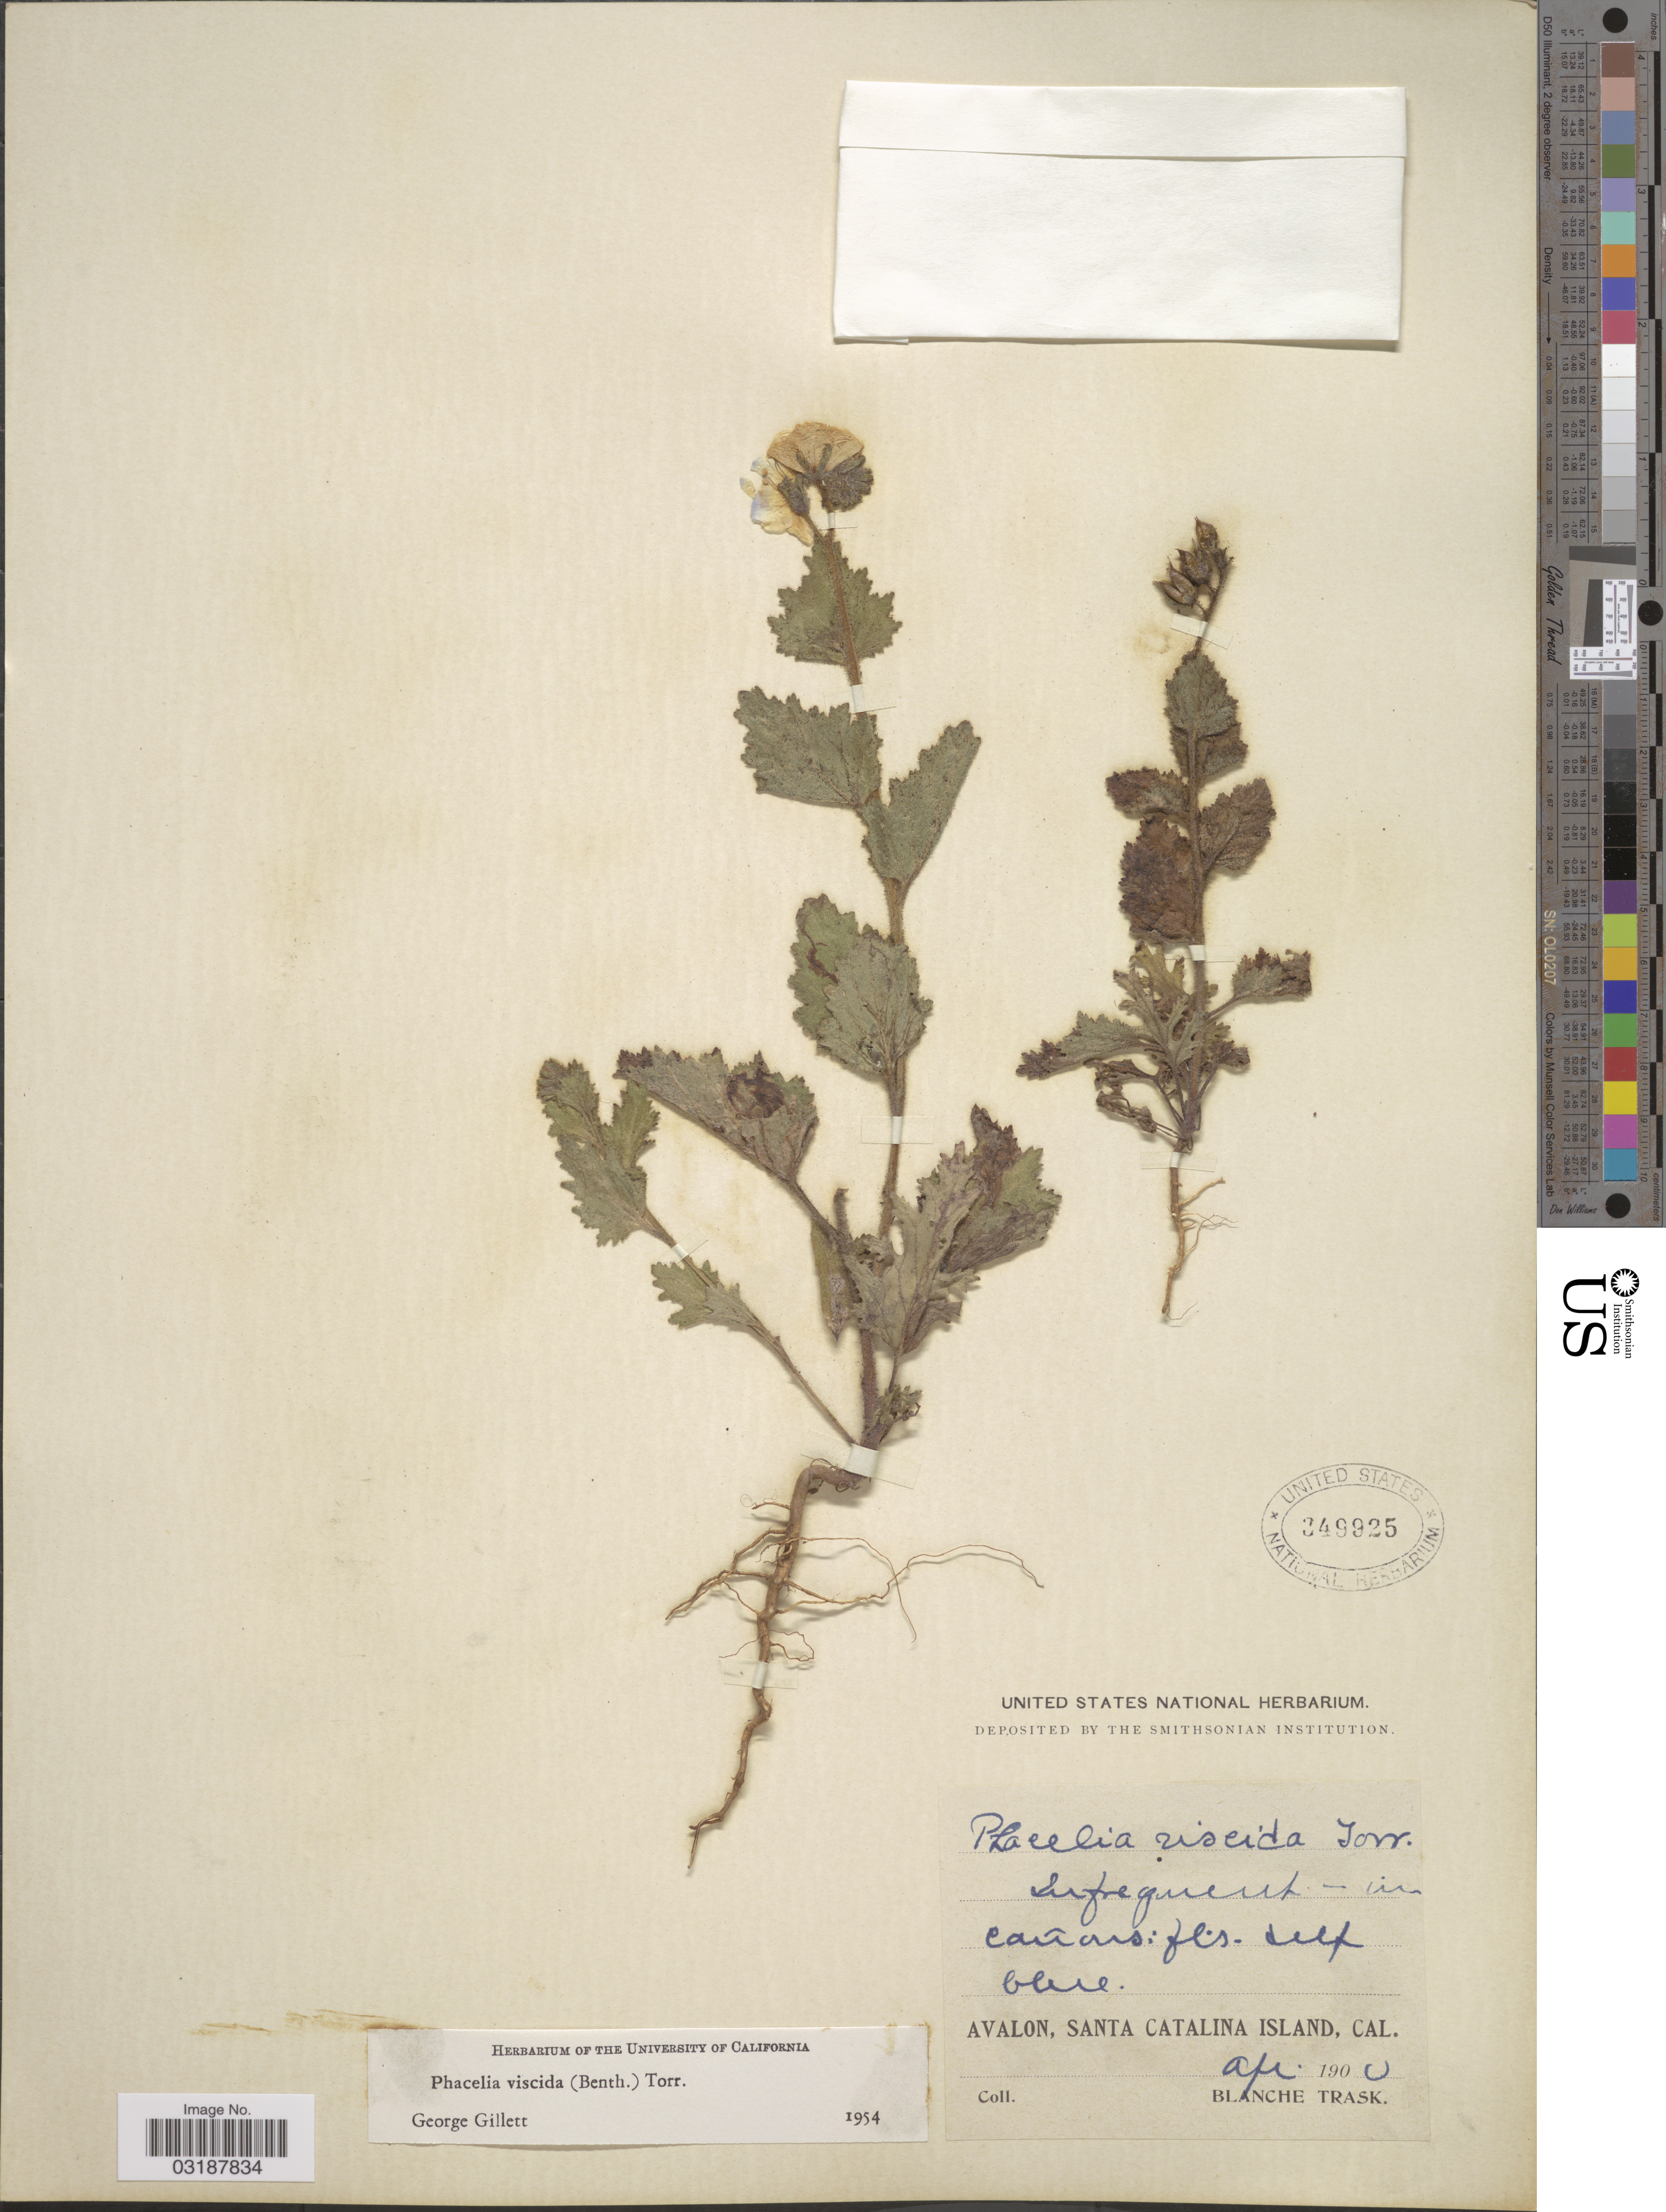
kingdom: Plantae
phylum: Tracheophyta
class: Magnoliopsida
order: Boraginales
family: Hydrophyllaceae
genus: Phacelia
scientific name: Phacelia viscida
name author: (Benth.) Torr.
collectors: B. Trask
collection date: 1900-04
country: United States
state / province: California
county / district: Los Angeles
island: Santa Catalina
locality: Avalon, Santa Catalina Island, Cal.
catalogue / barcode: US 349925